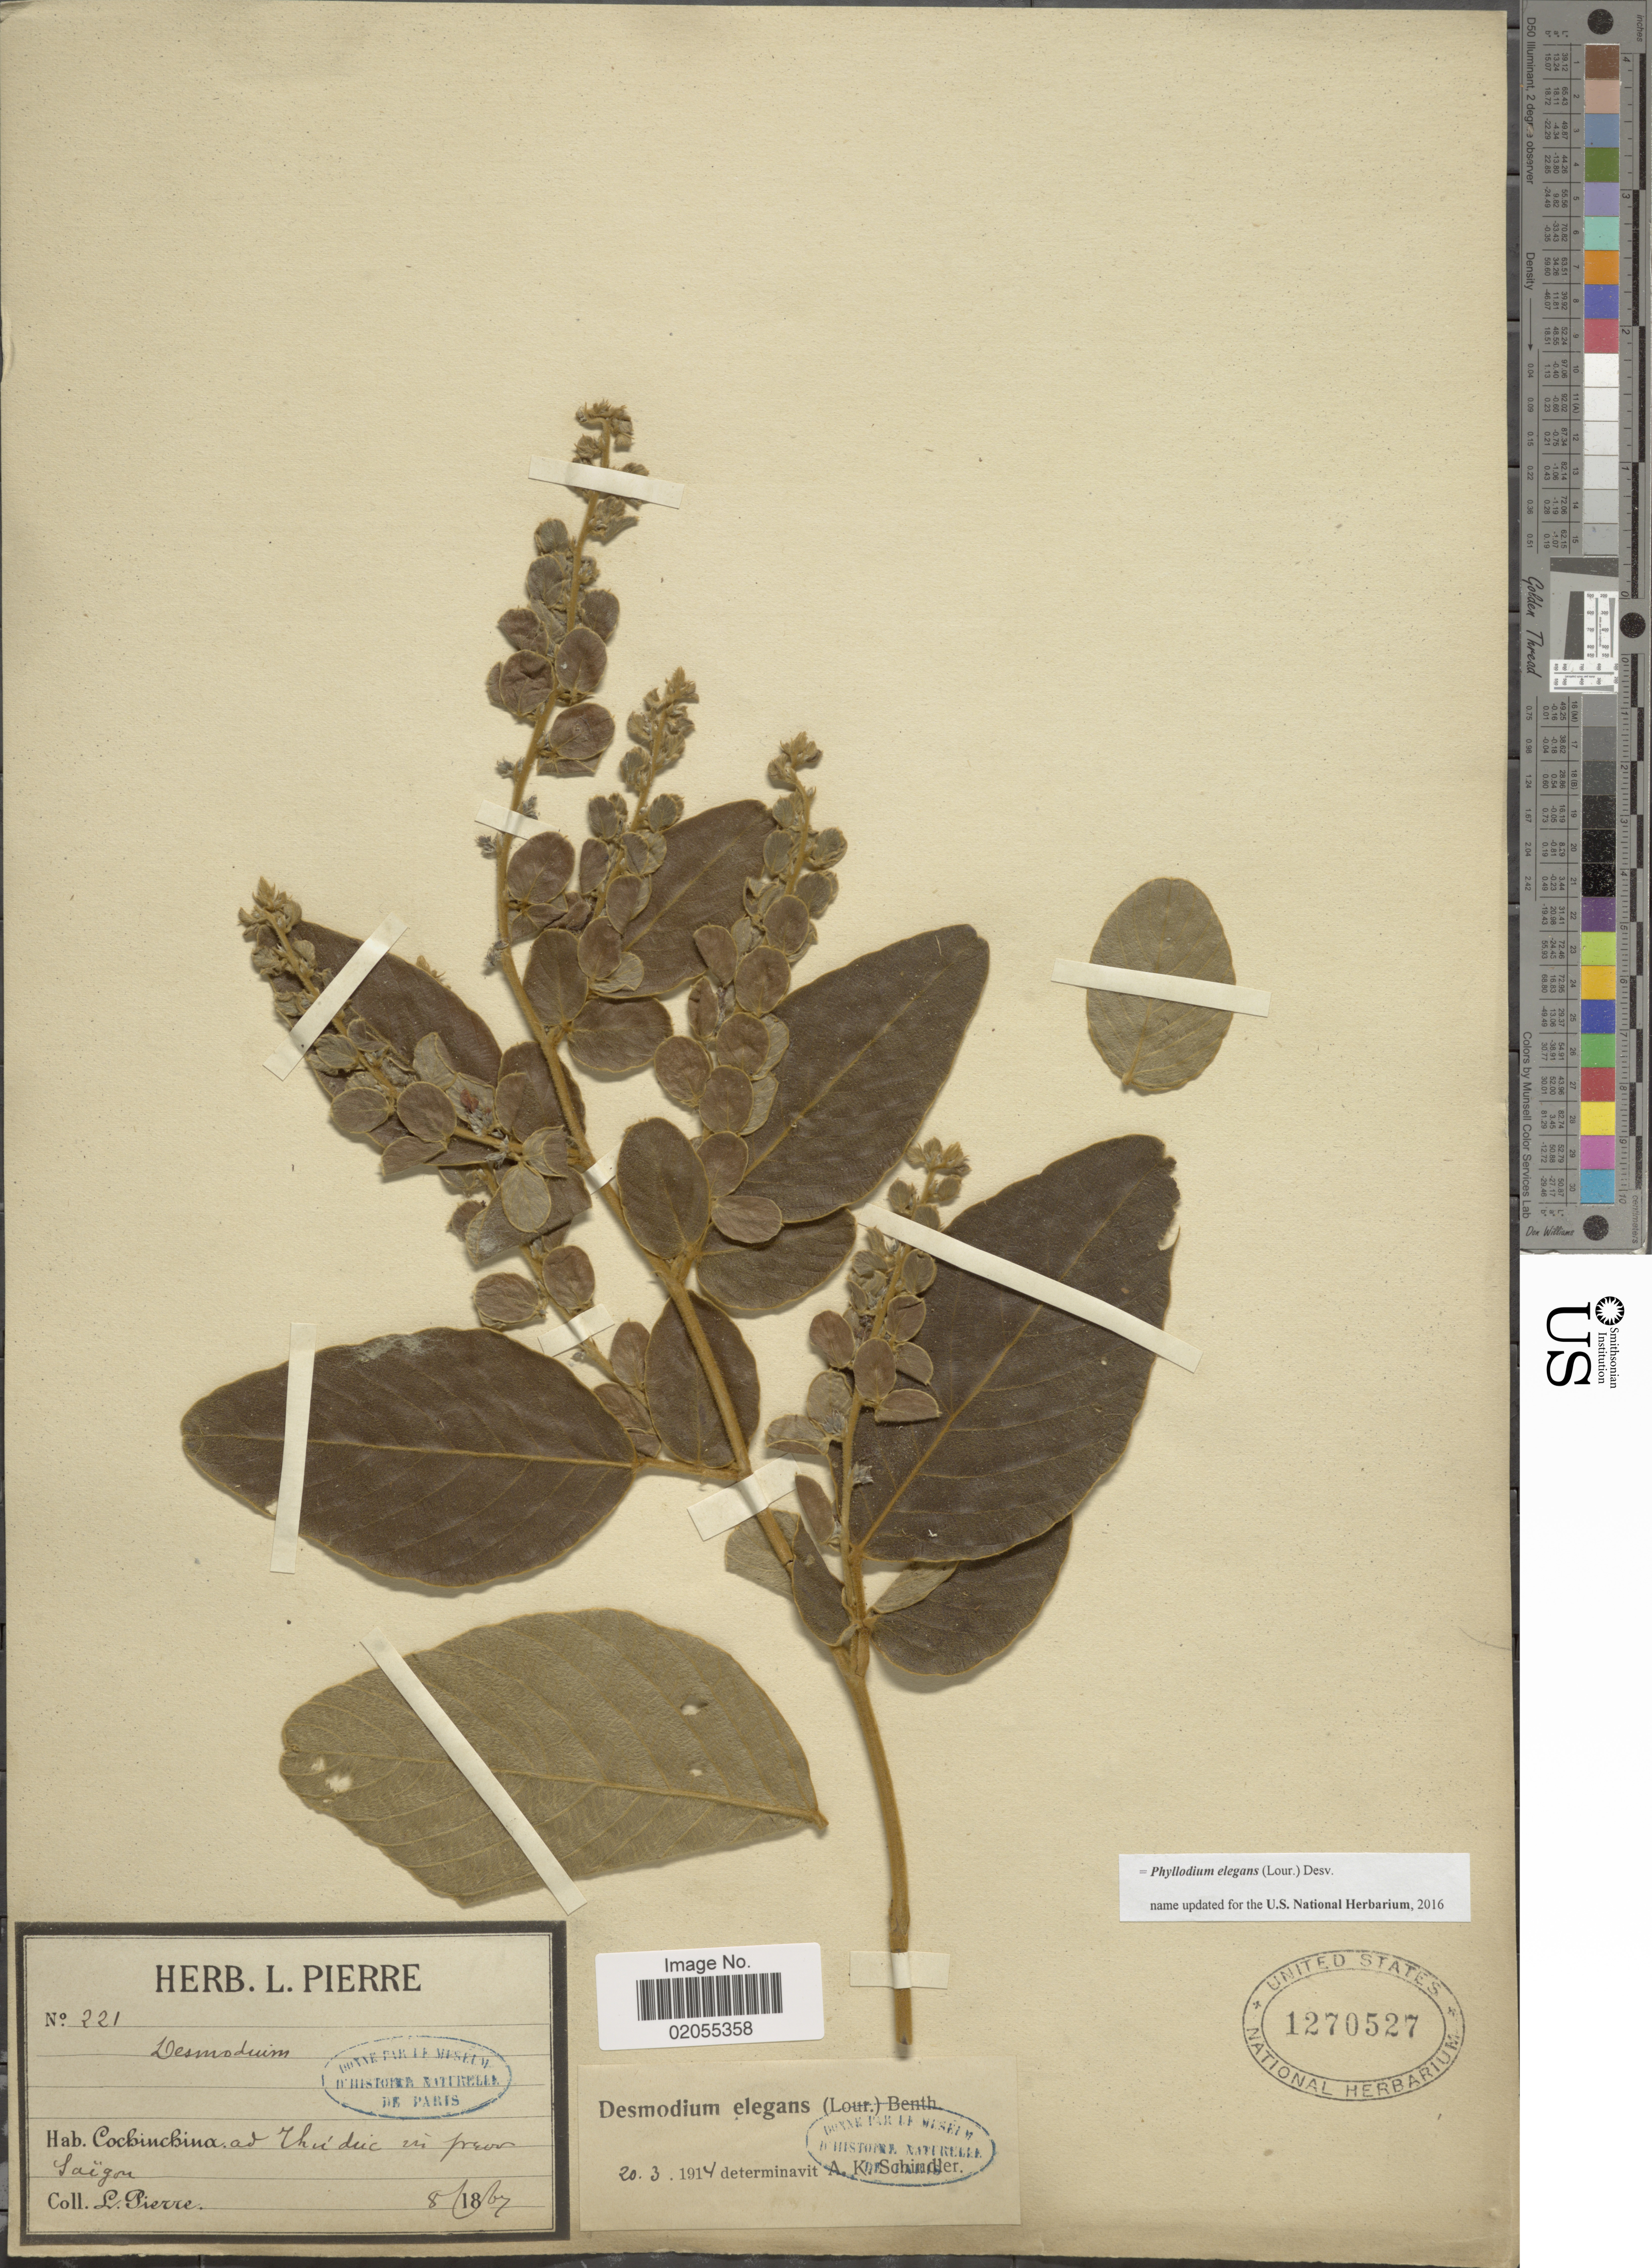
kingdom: Plantae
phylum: Tracheophyta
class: Magnoliopsida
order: Fabales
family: Fabaceae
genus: Phyllodium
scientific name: Phyllodium elegans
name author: (Lour.) Desv.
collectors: L. Pierre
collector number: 221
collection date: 1864-08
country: Vietnam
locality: Cochinchina, Prov Saigon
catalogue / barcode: US 1270527